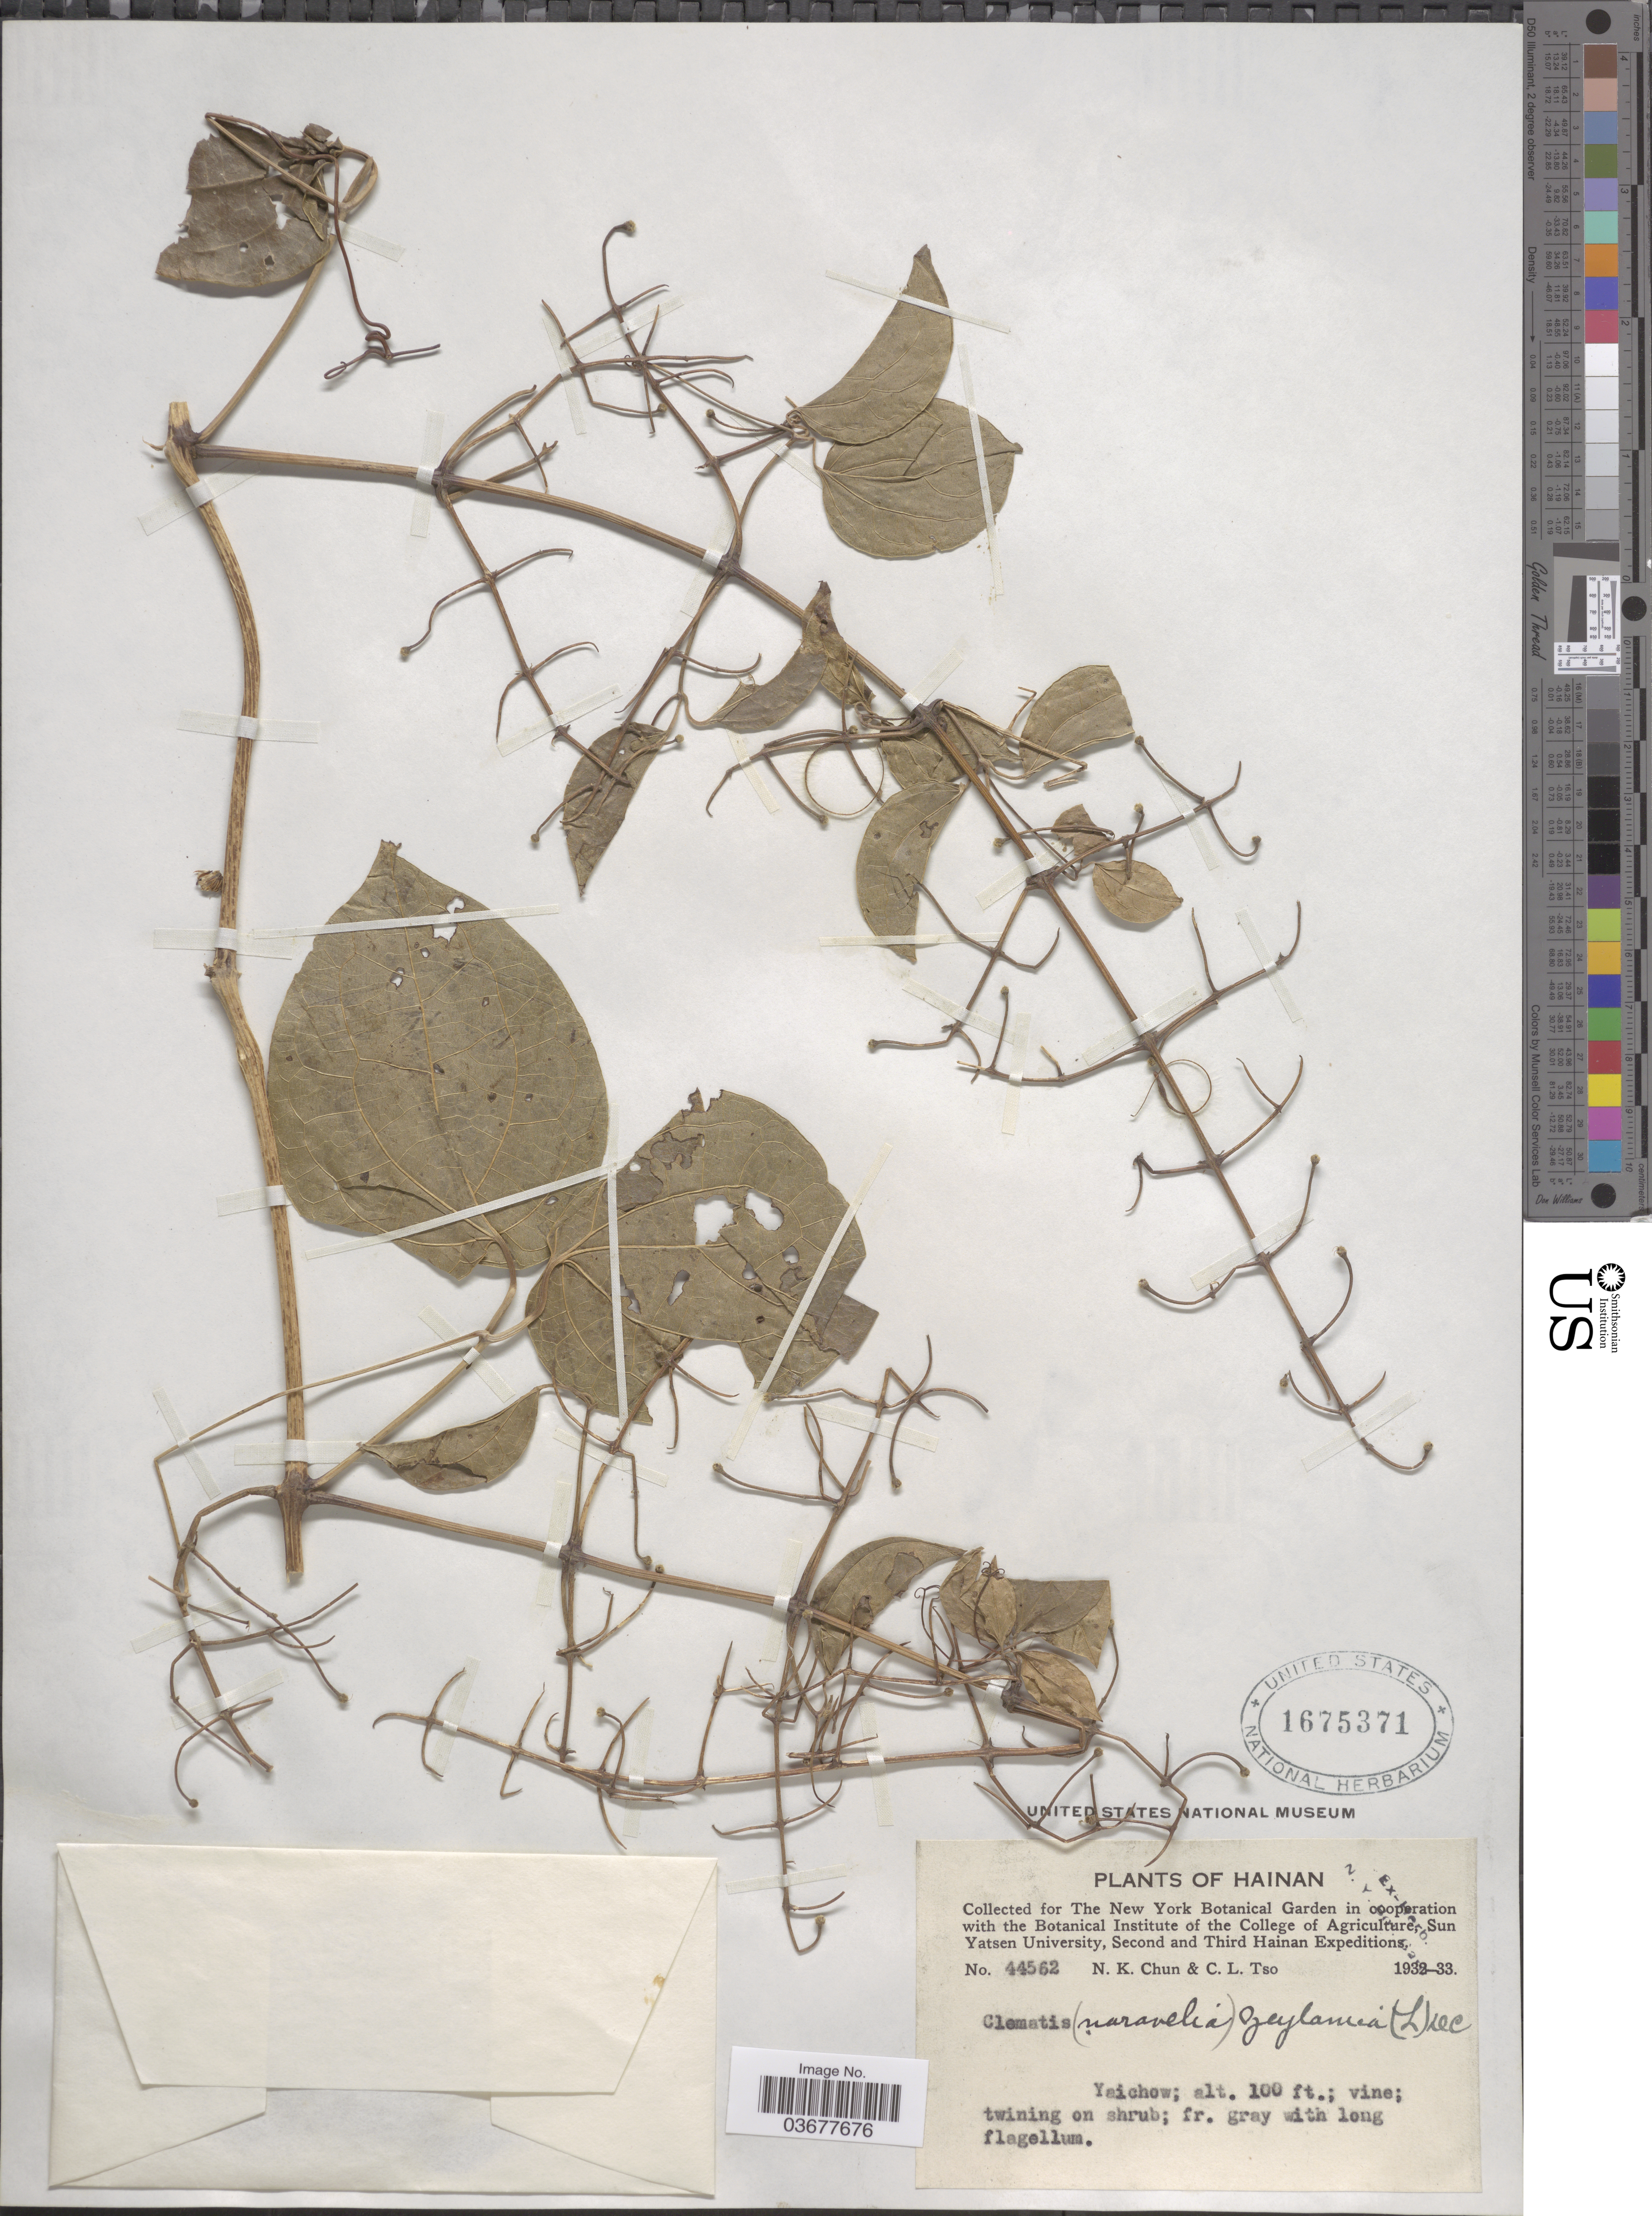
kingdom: Plantae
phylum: Tracheophyta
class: Magnoliopsida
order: Ranunculales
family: Ranunculaceae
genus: Clematis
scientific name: Clematis zeylanica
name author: (L.) Poir.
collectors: N. K. Chun & C. Tso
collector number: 44562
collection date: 1932/1933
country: China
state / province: Hainan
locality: Yaichow.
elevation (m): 30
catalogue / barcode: US 1675371